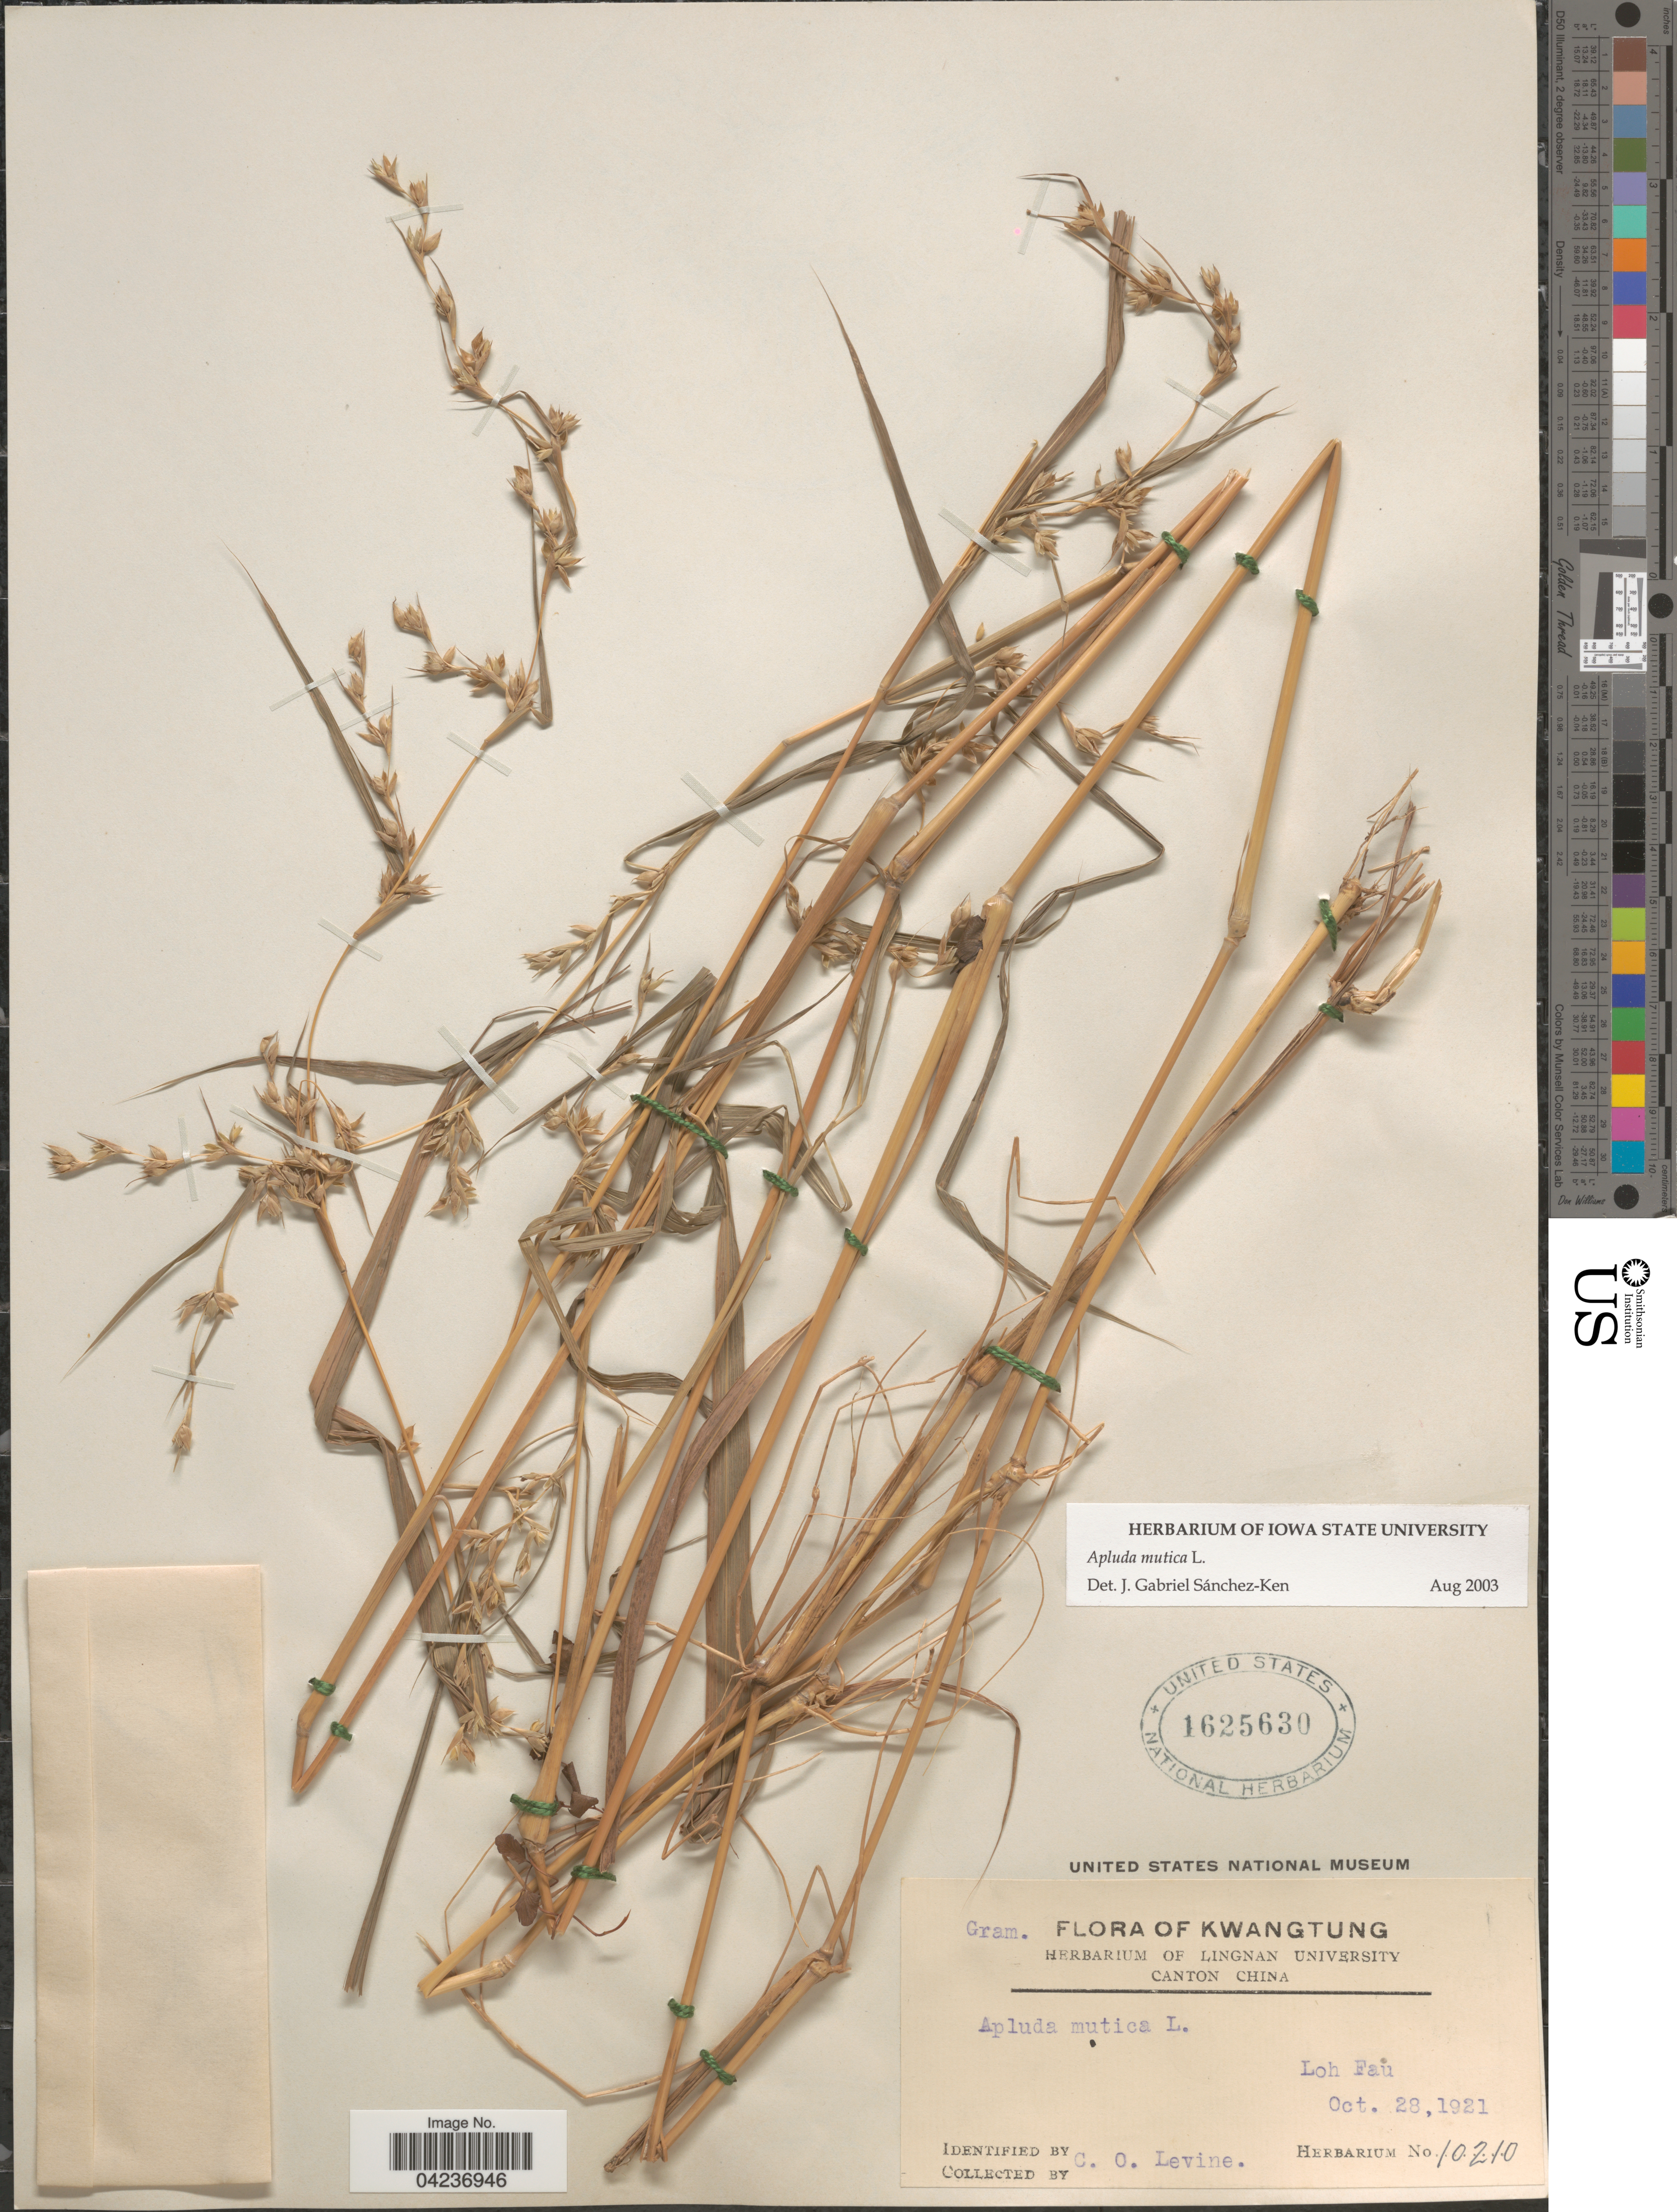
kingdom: Plantae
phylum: Tracheophyta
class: Liliopsida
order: Poales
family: Poaceae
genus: Apluda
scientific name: Apluda mutica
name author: L.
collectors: C. O. Levine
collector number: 10210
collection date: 1921-10-28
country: China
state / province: Guangdong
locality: Kwangtung. Loh Fau.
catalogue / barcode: US 1625630